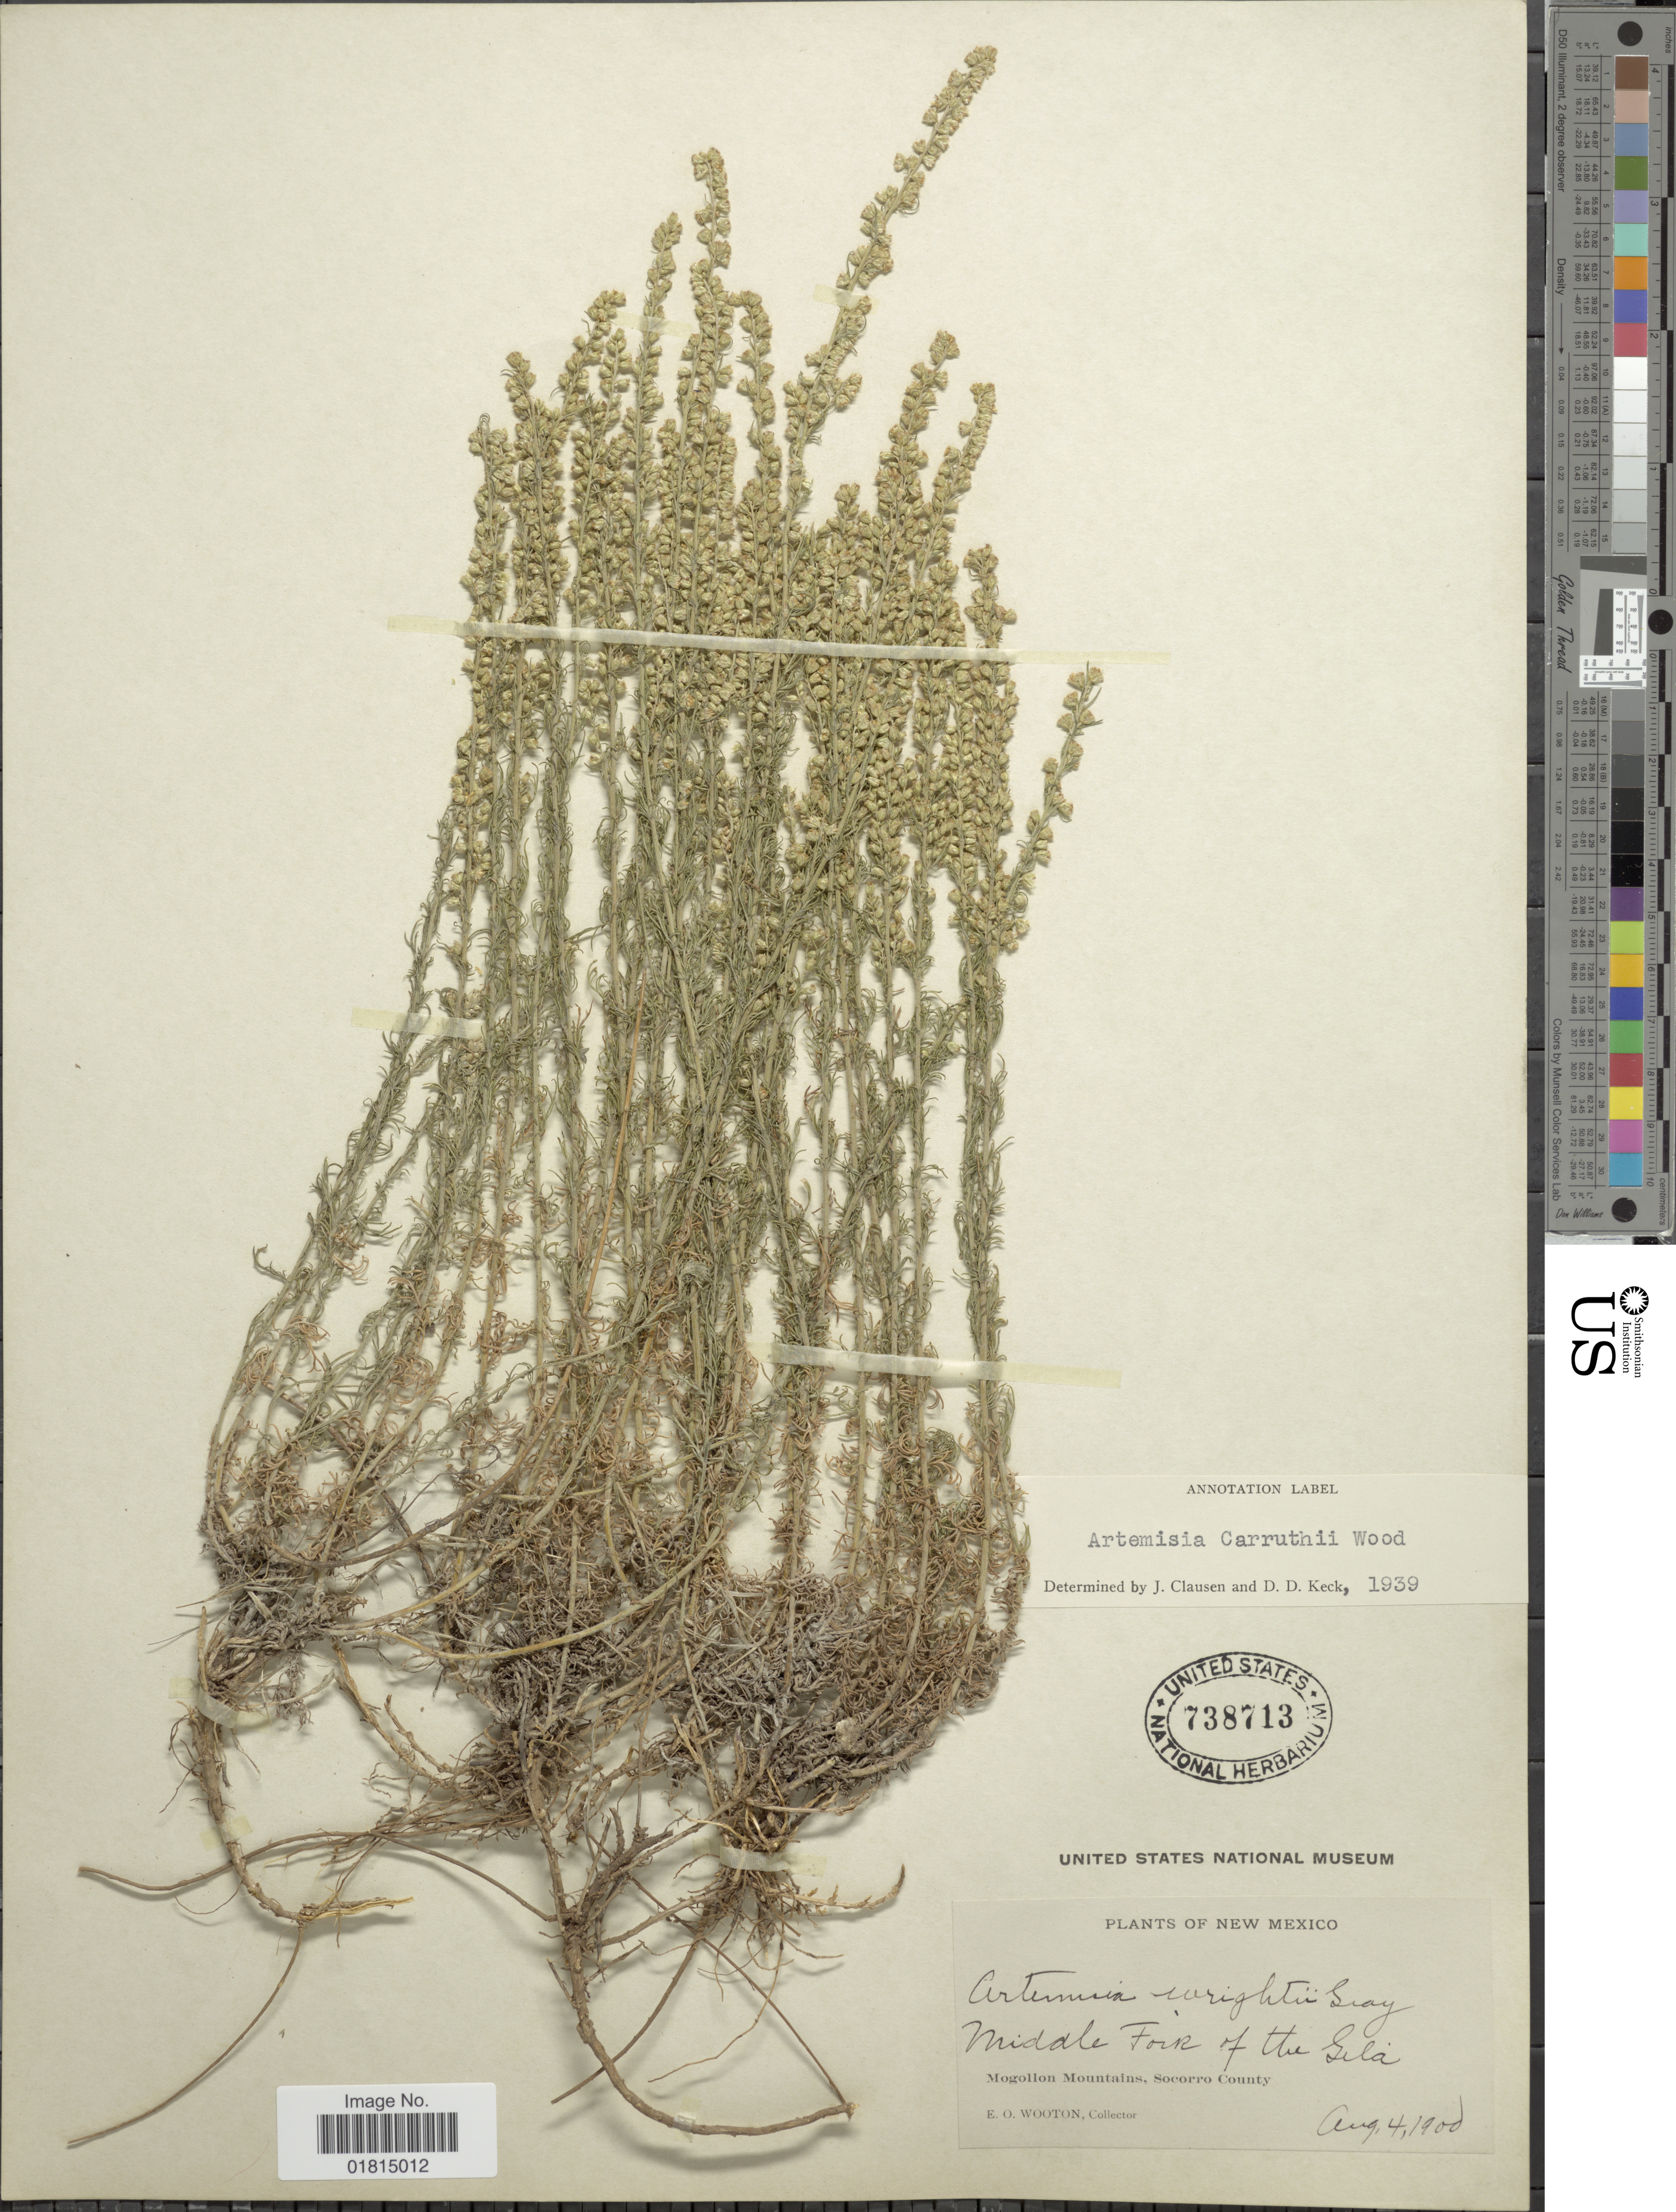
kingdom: Plantae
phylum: Tracheophyta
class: Magnoliopsida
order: Asterales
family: Asteraceae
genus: Artemisia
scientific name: Artemisia carruthii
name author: Alph. Wood ex Carruth.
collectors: E. O. Wooton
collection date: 1900-08-04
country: United States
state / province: New Mexico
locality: Middle Fork of the Gila. Mogollon Mountains, Socorro County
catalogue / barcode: US 738713